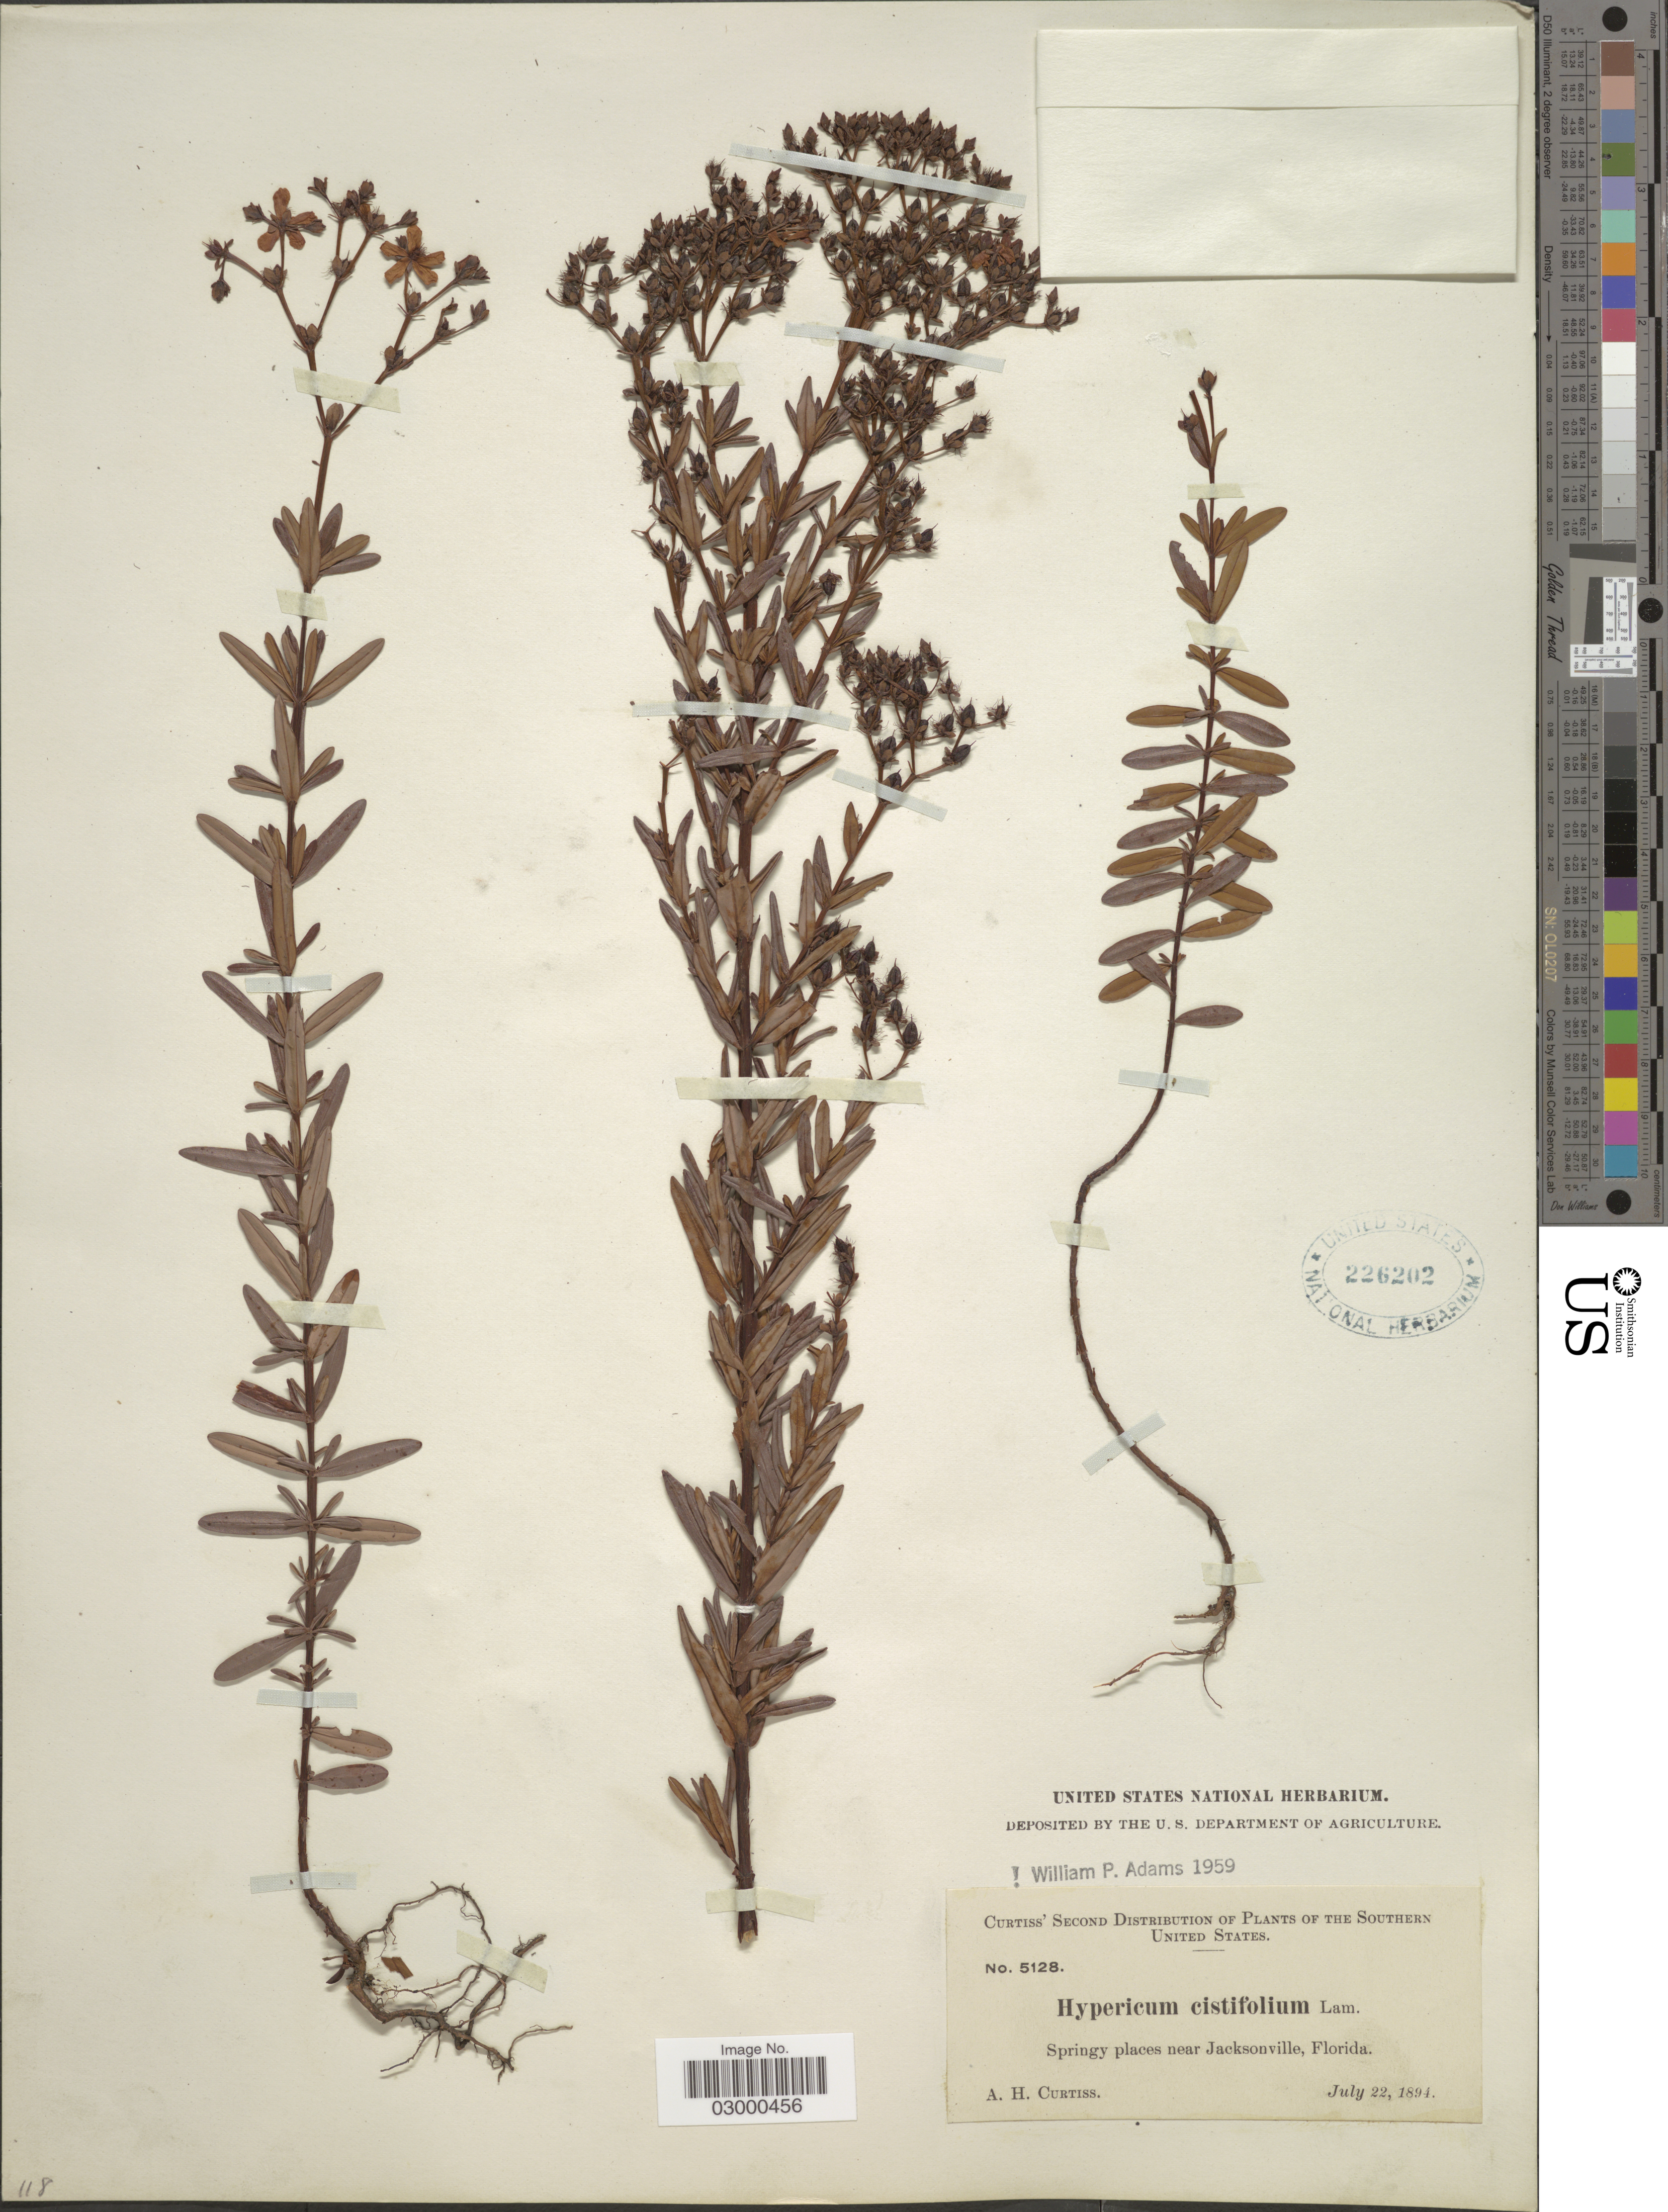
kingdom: Plantae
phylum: Tracheophyta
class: Magnoliopsida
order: Malpighiales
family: Hypericaceae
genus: Hypericum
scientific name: Hypericum cistifolium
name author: Lam.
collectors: A. H. Curtiss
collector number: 5128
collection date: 1894-07-22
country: United States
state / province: Florida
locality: The Southern, Springy places near Jacksonville.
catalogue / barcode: US 226202